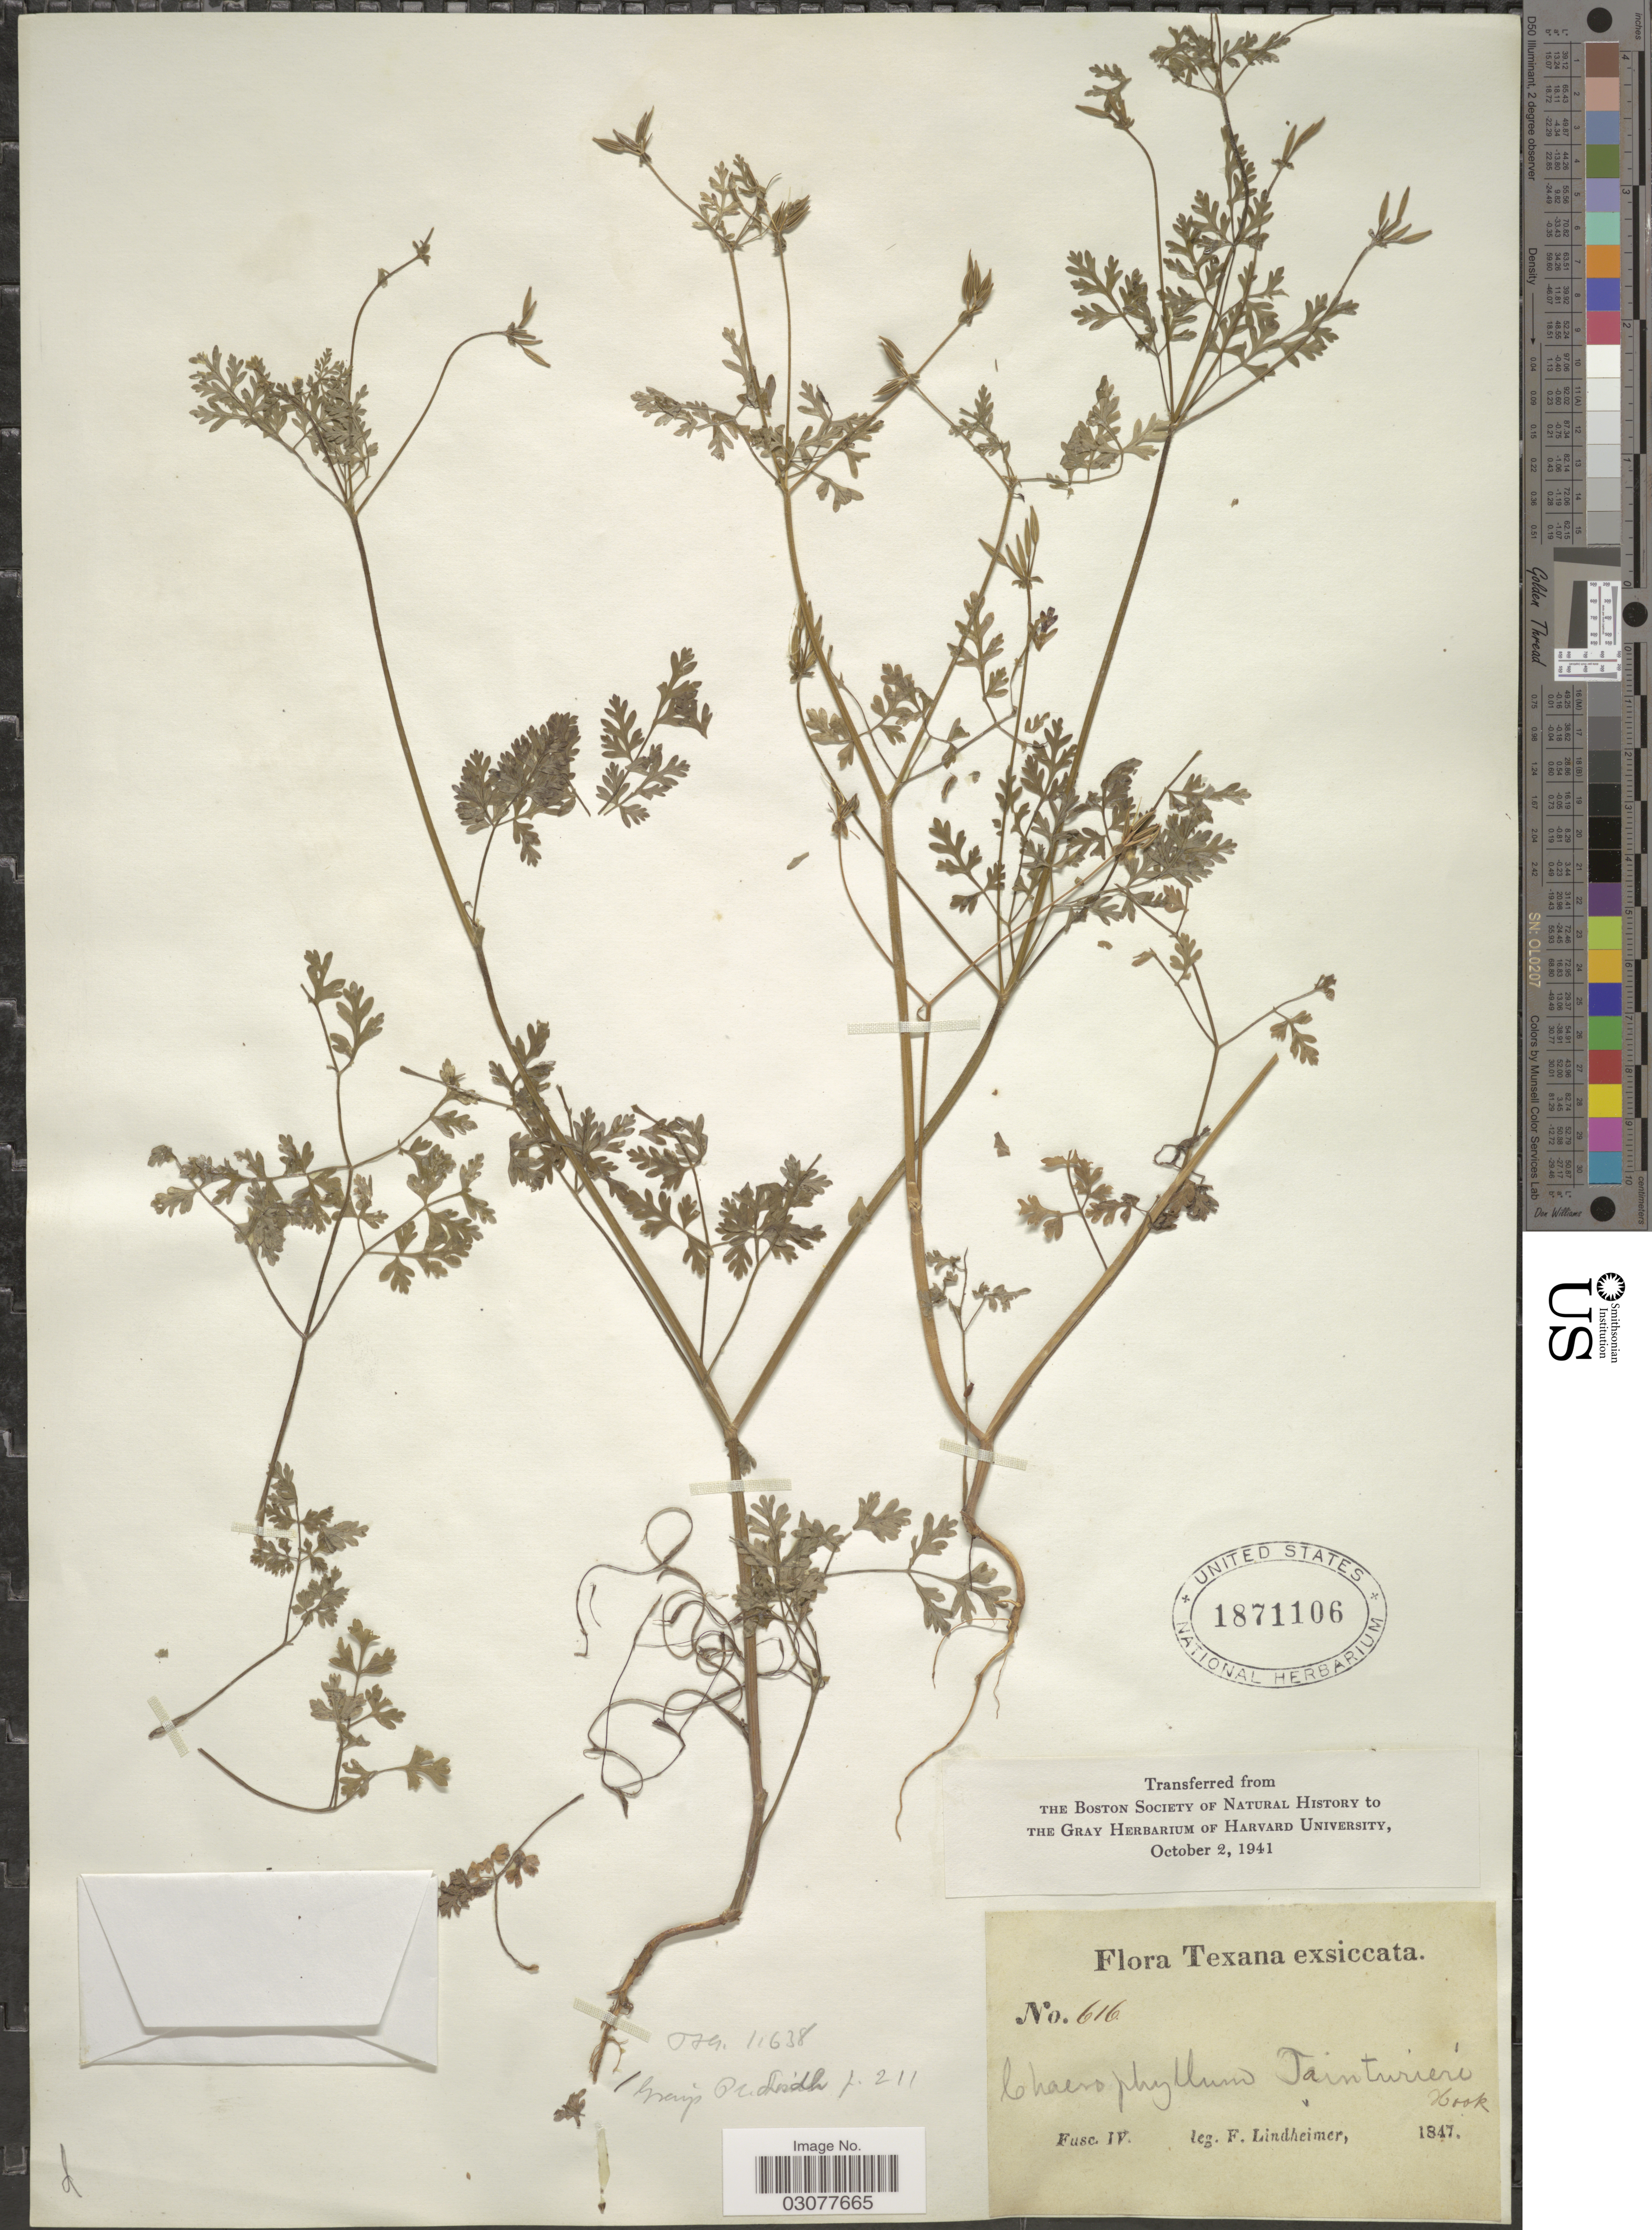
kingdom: Plantae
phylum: Tracheophyta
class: Magnoliopsida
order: Apiales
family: Apiaceae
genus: Chaerophyllum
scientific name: Chaerophyllum tainturieri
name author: Hook.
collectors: F. Lindheimer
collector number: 616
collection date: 1847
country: United States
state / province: Texas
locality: Fasc. IV [unsure placement]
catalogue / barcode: US 1871106